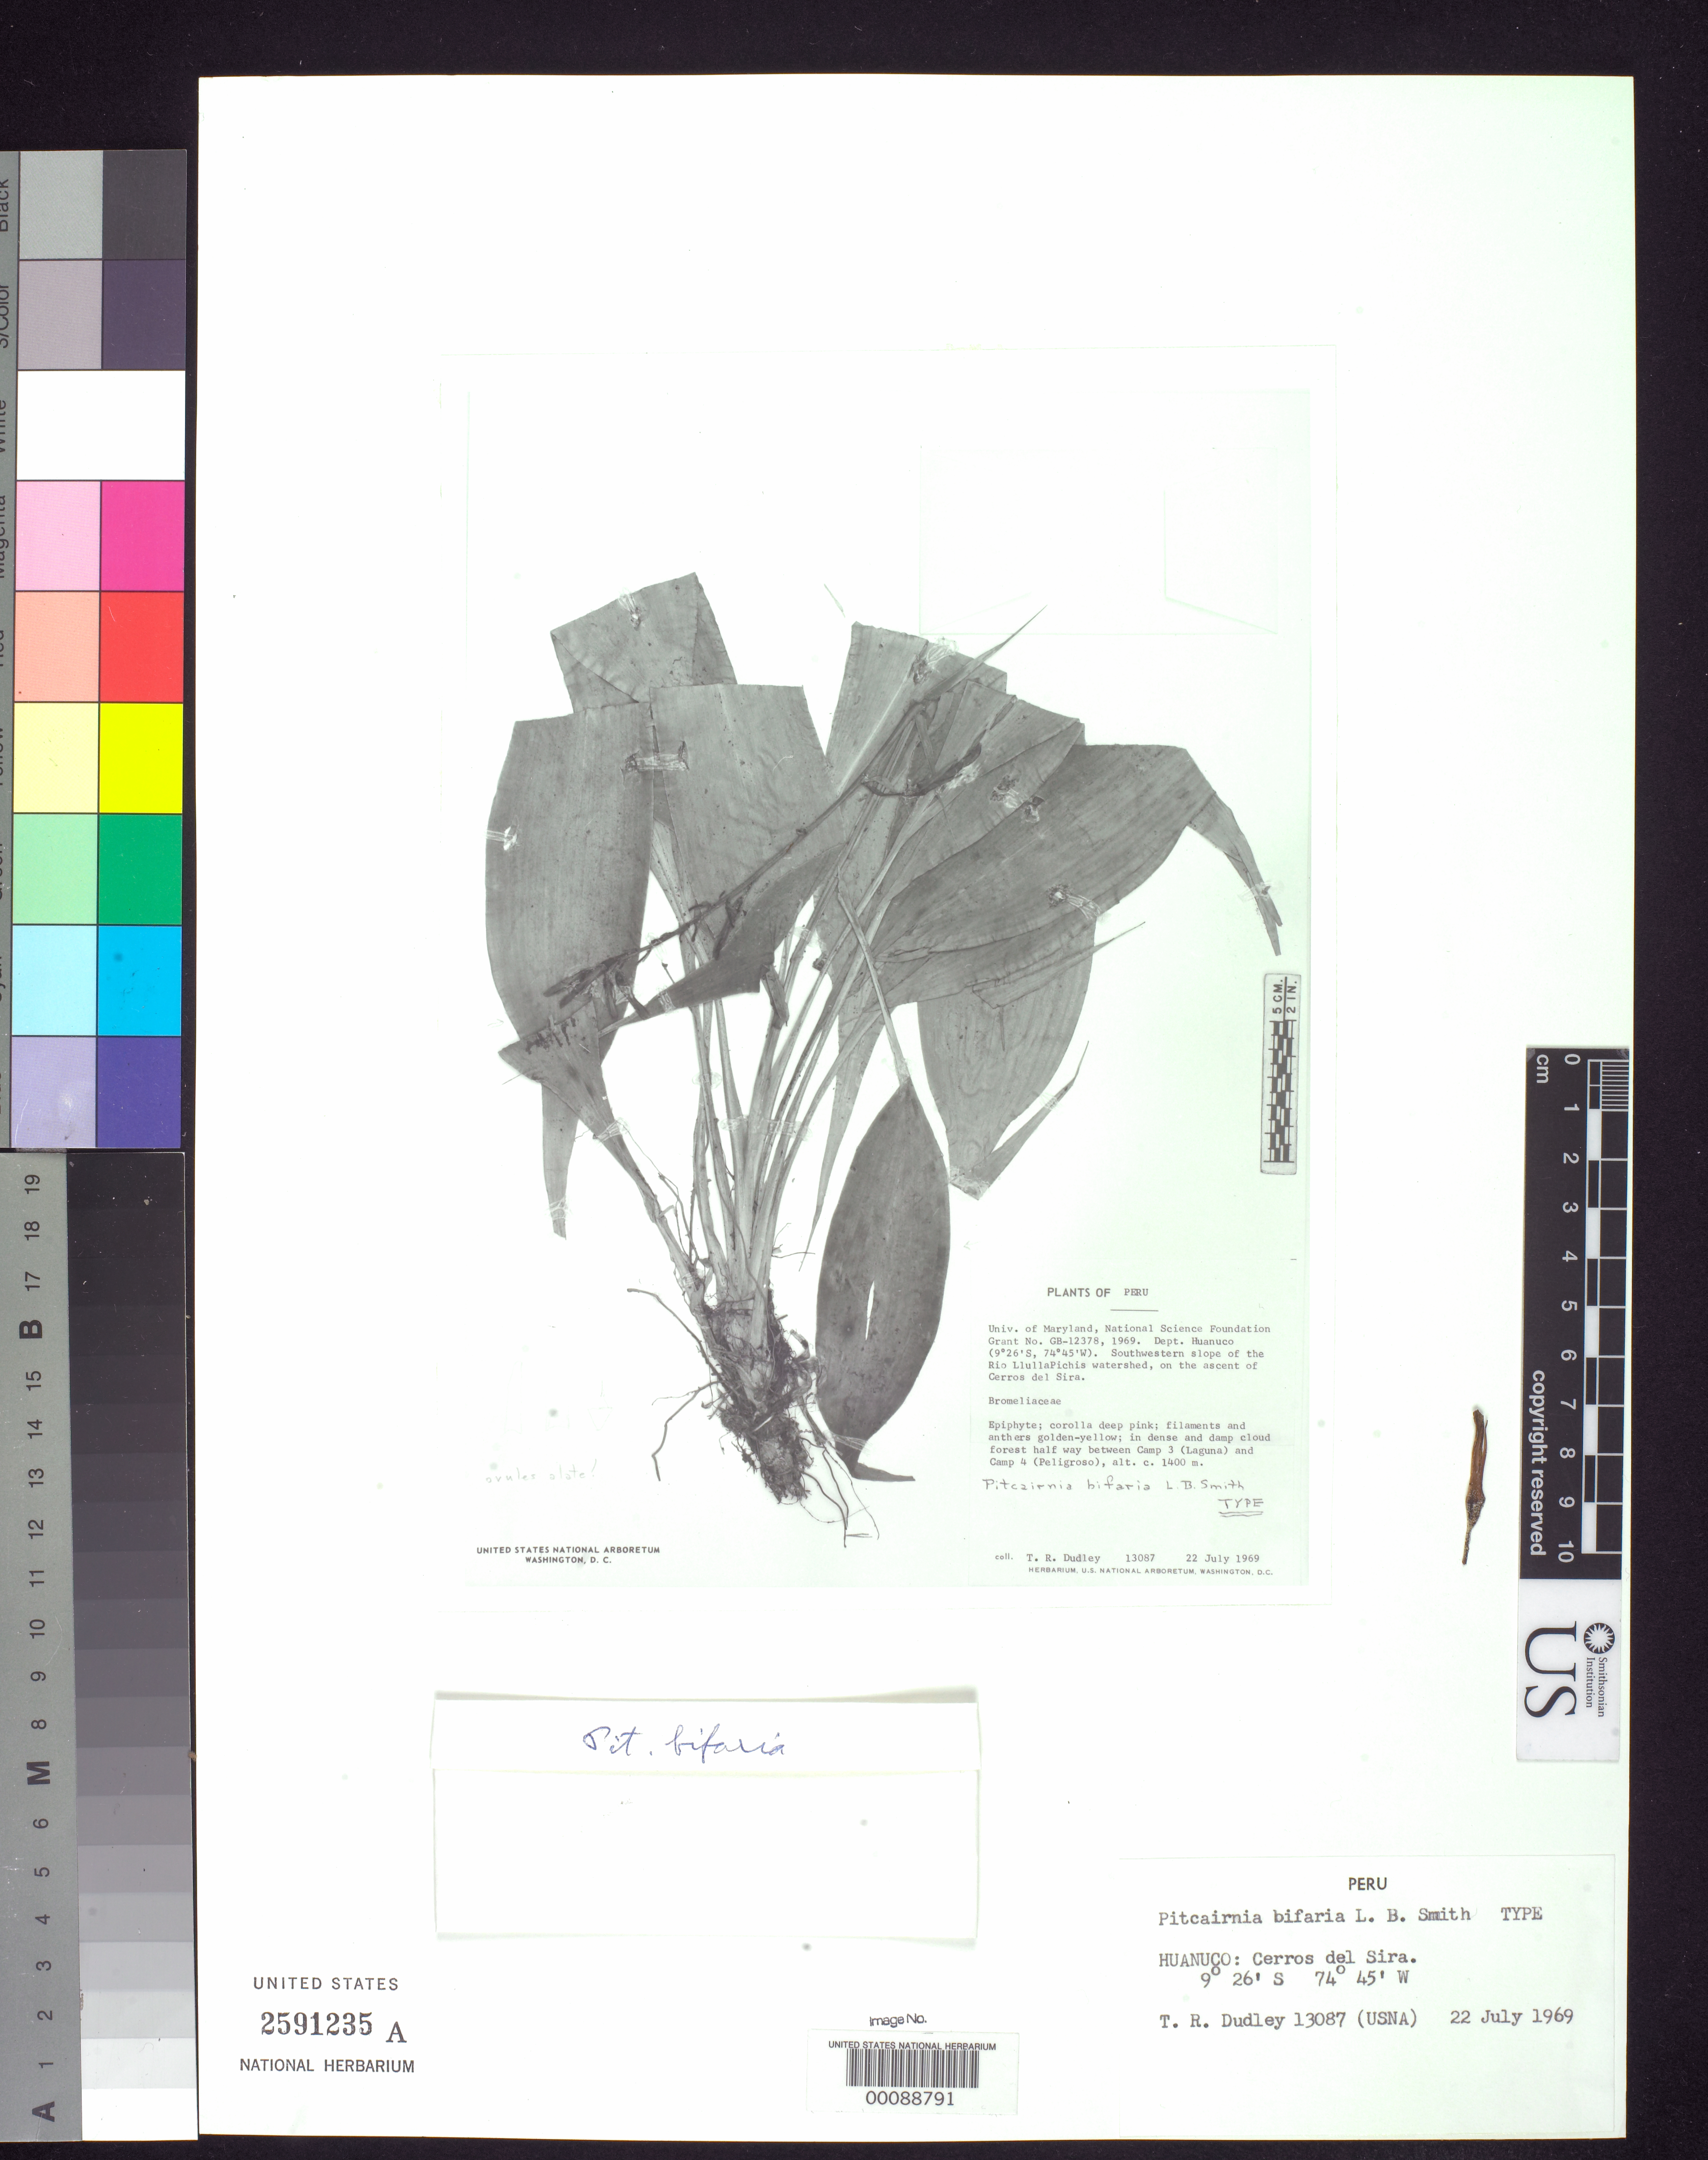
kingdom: Plantae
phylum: Tracheophyta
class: Liliopsida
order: Poales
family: Bromeliaceae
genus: Pitcairnia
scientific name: Pitcairnia bifaria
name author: L.B. Sm.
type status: Isotype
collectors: T. R. Dudley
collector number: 13087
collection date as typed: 22 Jul 1969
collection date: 1969-07-22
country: Peru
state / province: Huánuco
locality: Cerros del Sira, SW slope of Río Llulla Pichis watershed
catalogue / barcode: US 2591235A